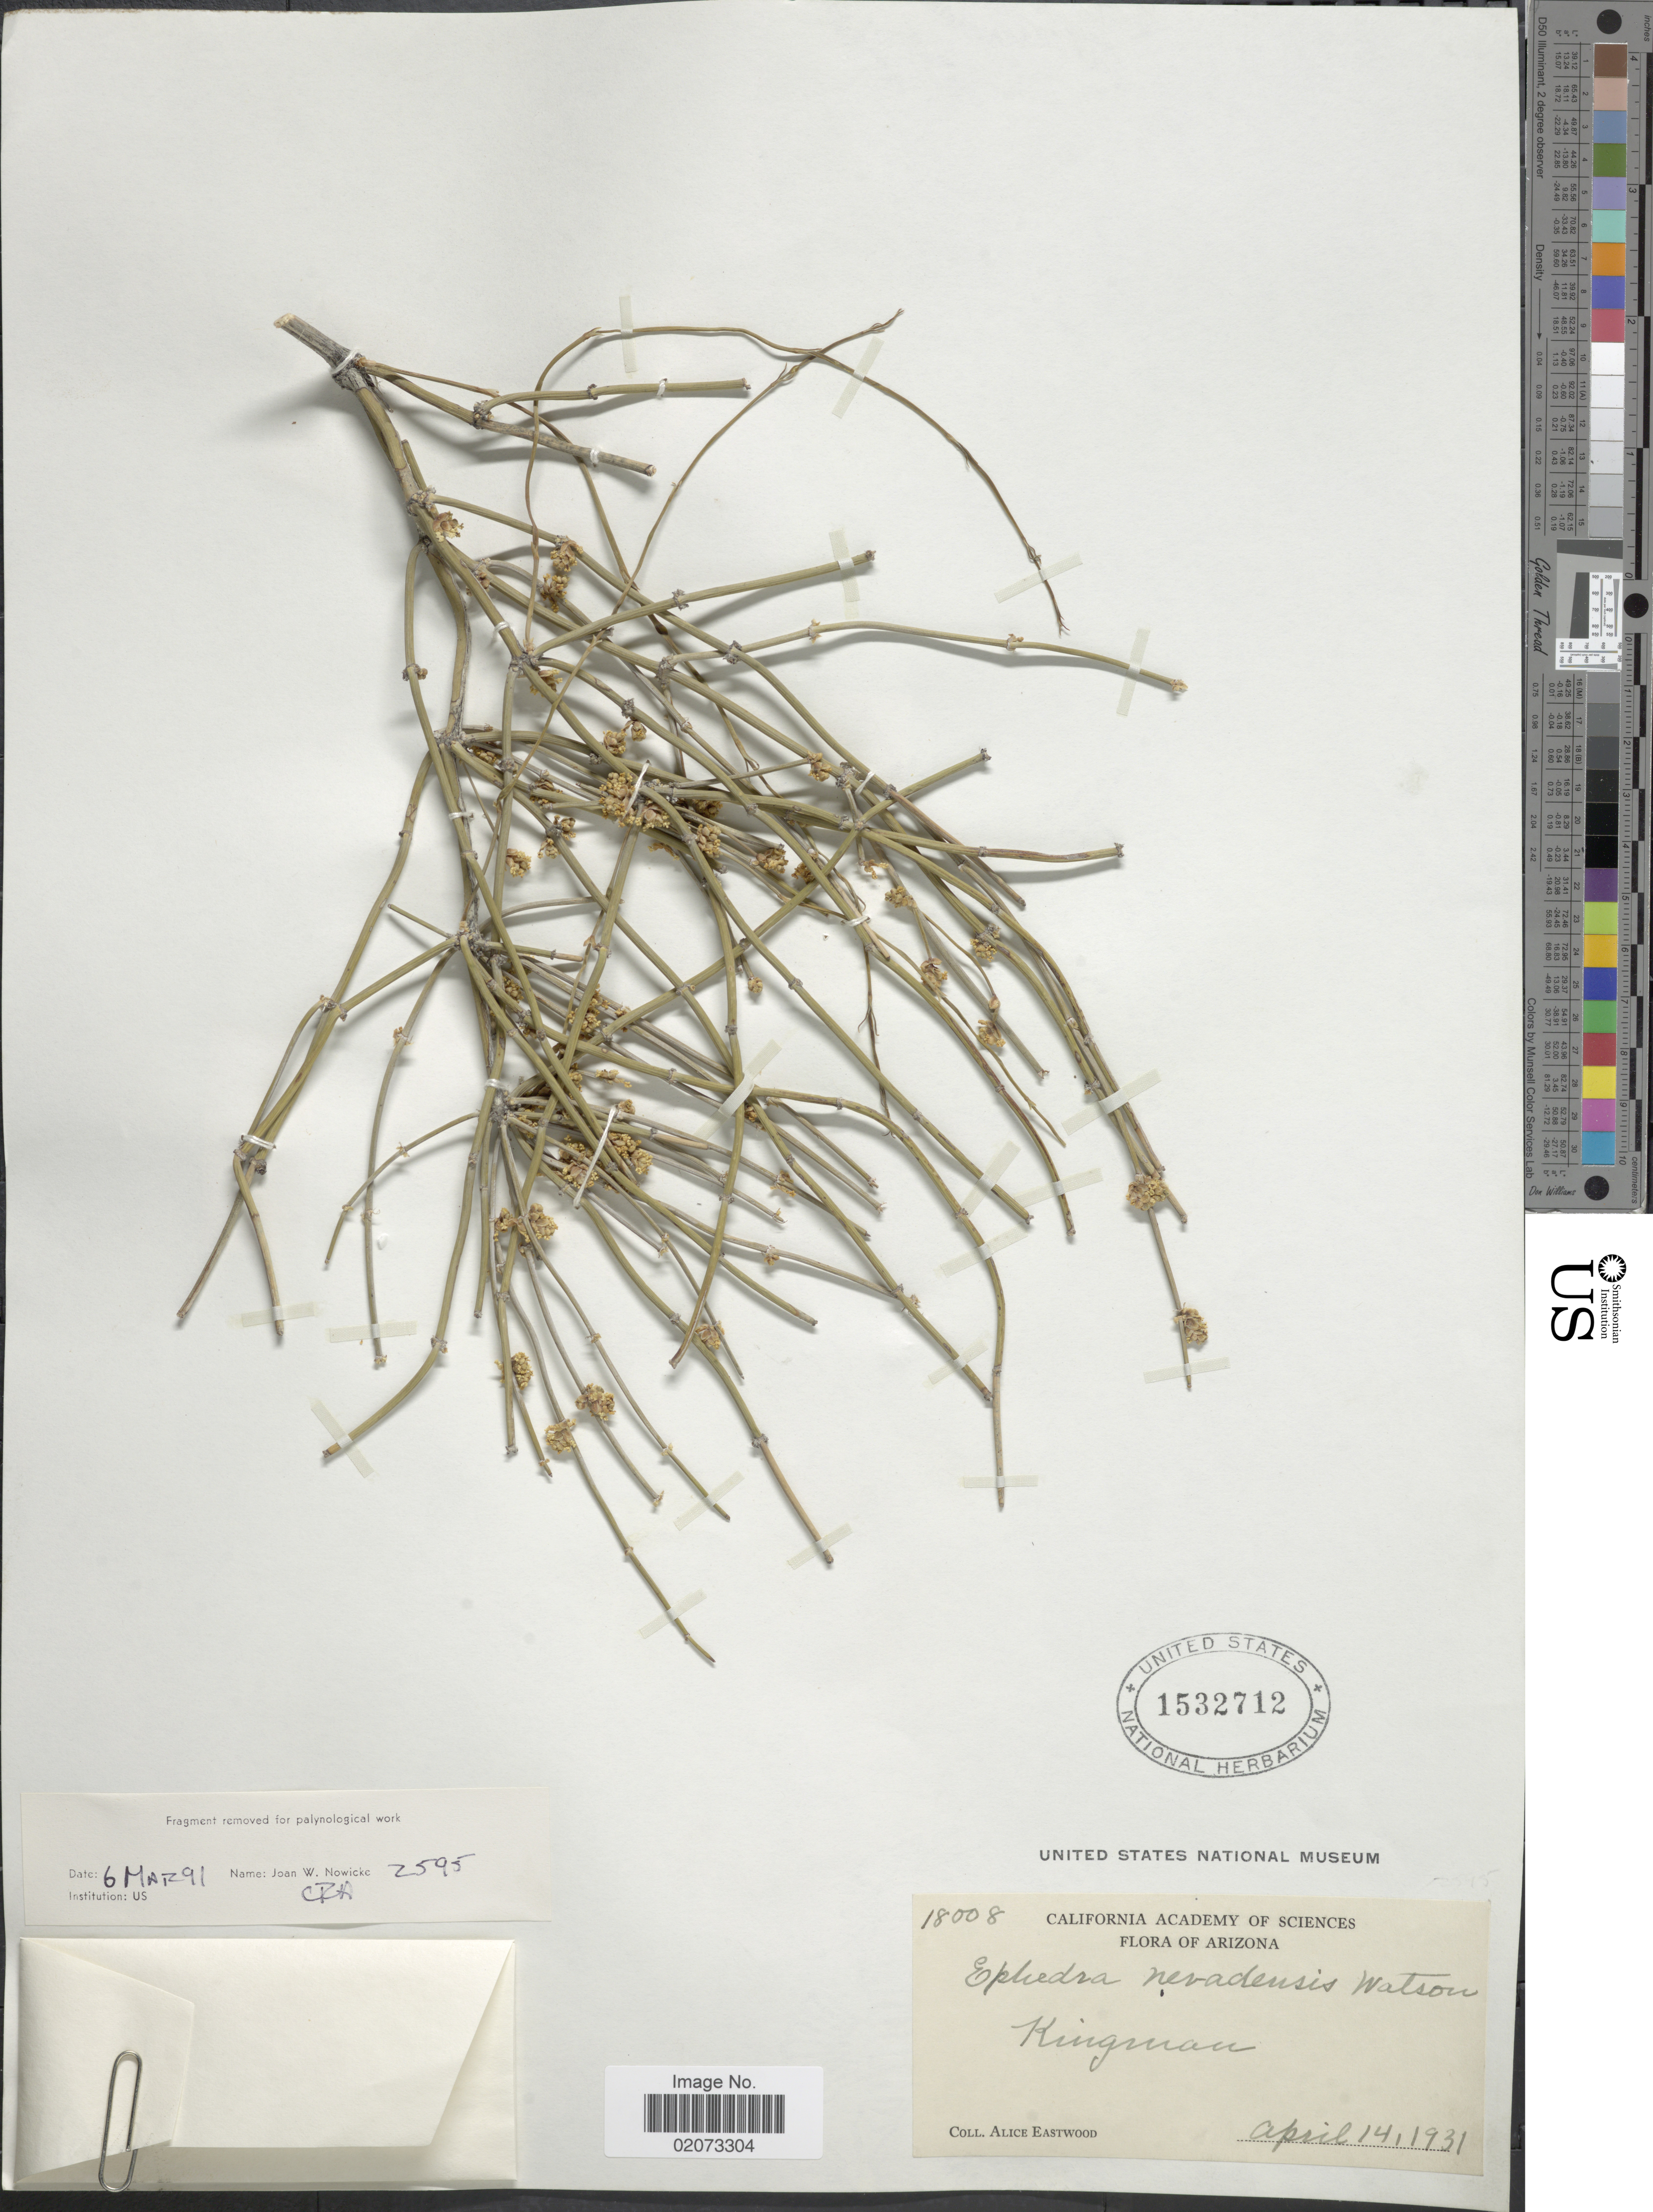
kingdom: Plantae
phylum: Tracheophyta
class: Gnetopsida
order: Ephedrales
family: Ephedraceae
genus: Ephedra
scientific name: Ephedra nevadensis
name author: S. Watson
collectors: A. Eastwood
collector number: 18008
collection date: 1931-04-14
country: United States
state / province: Arizona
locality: Arizona. Kingman.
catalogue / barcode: US 1532712